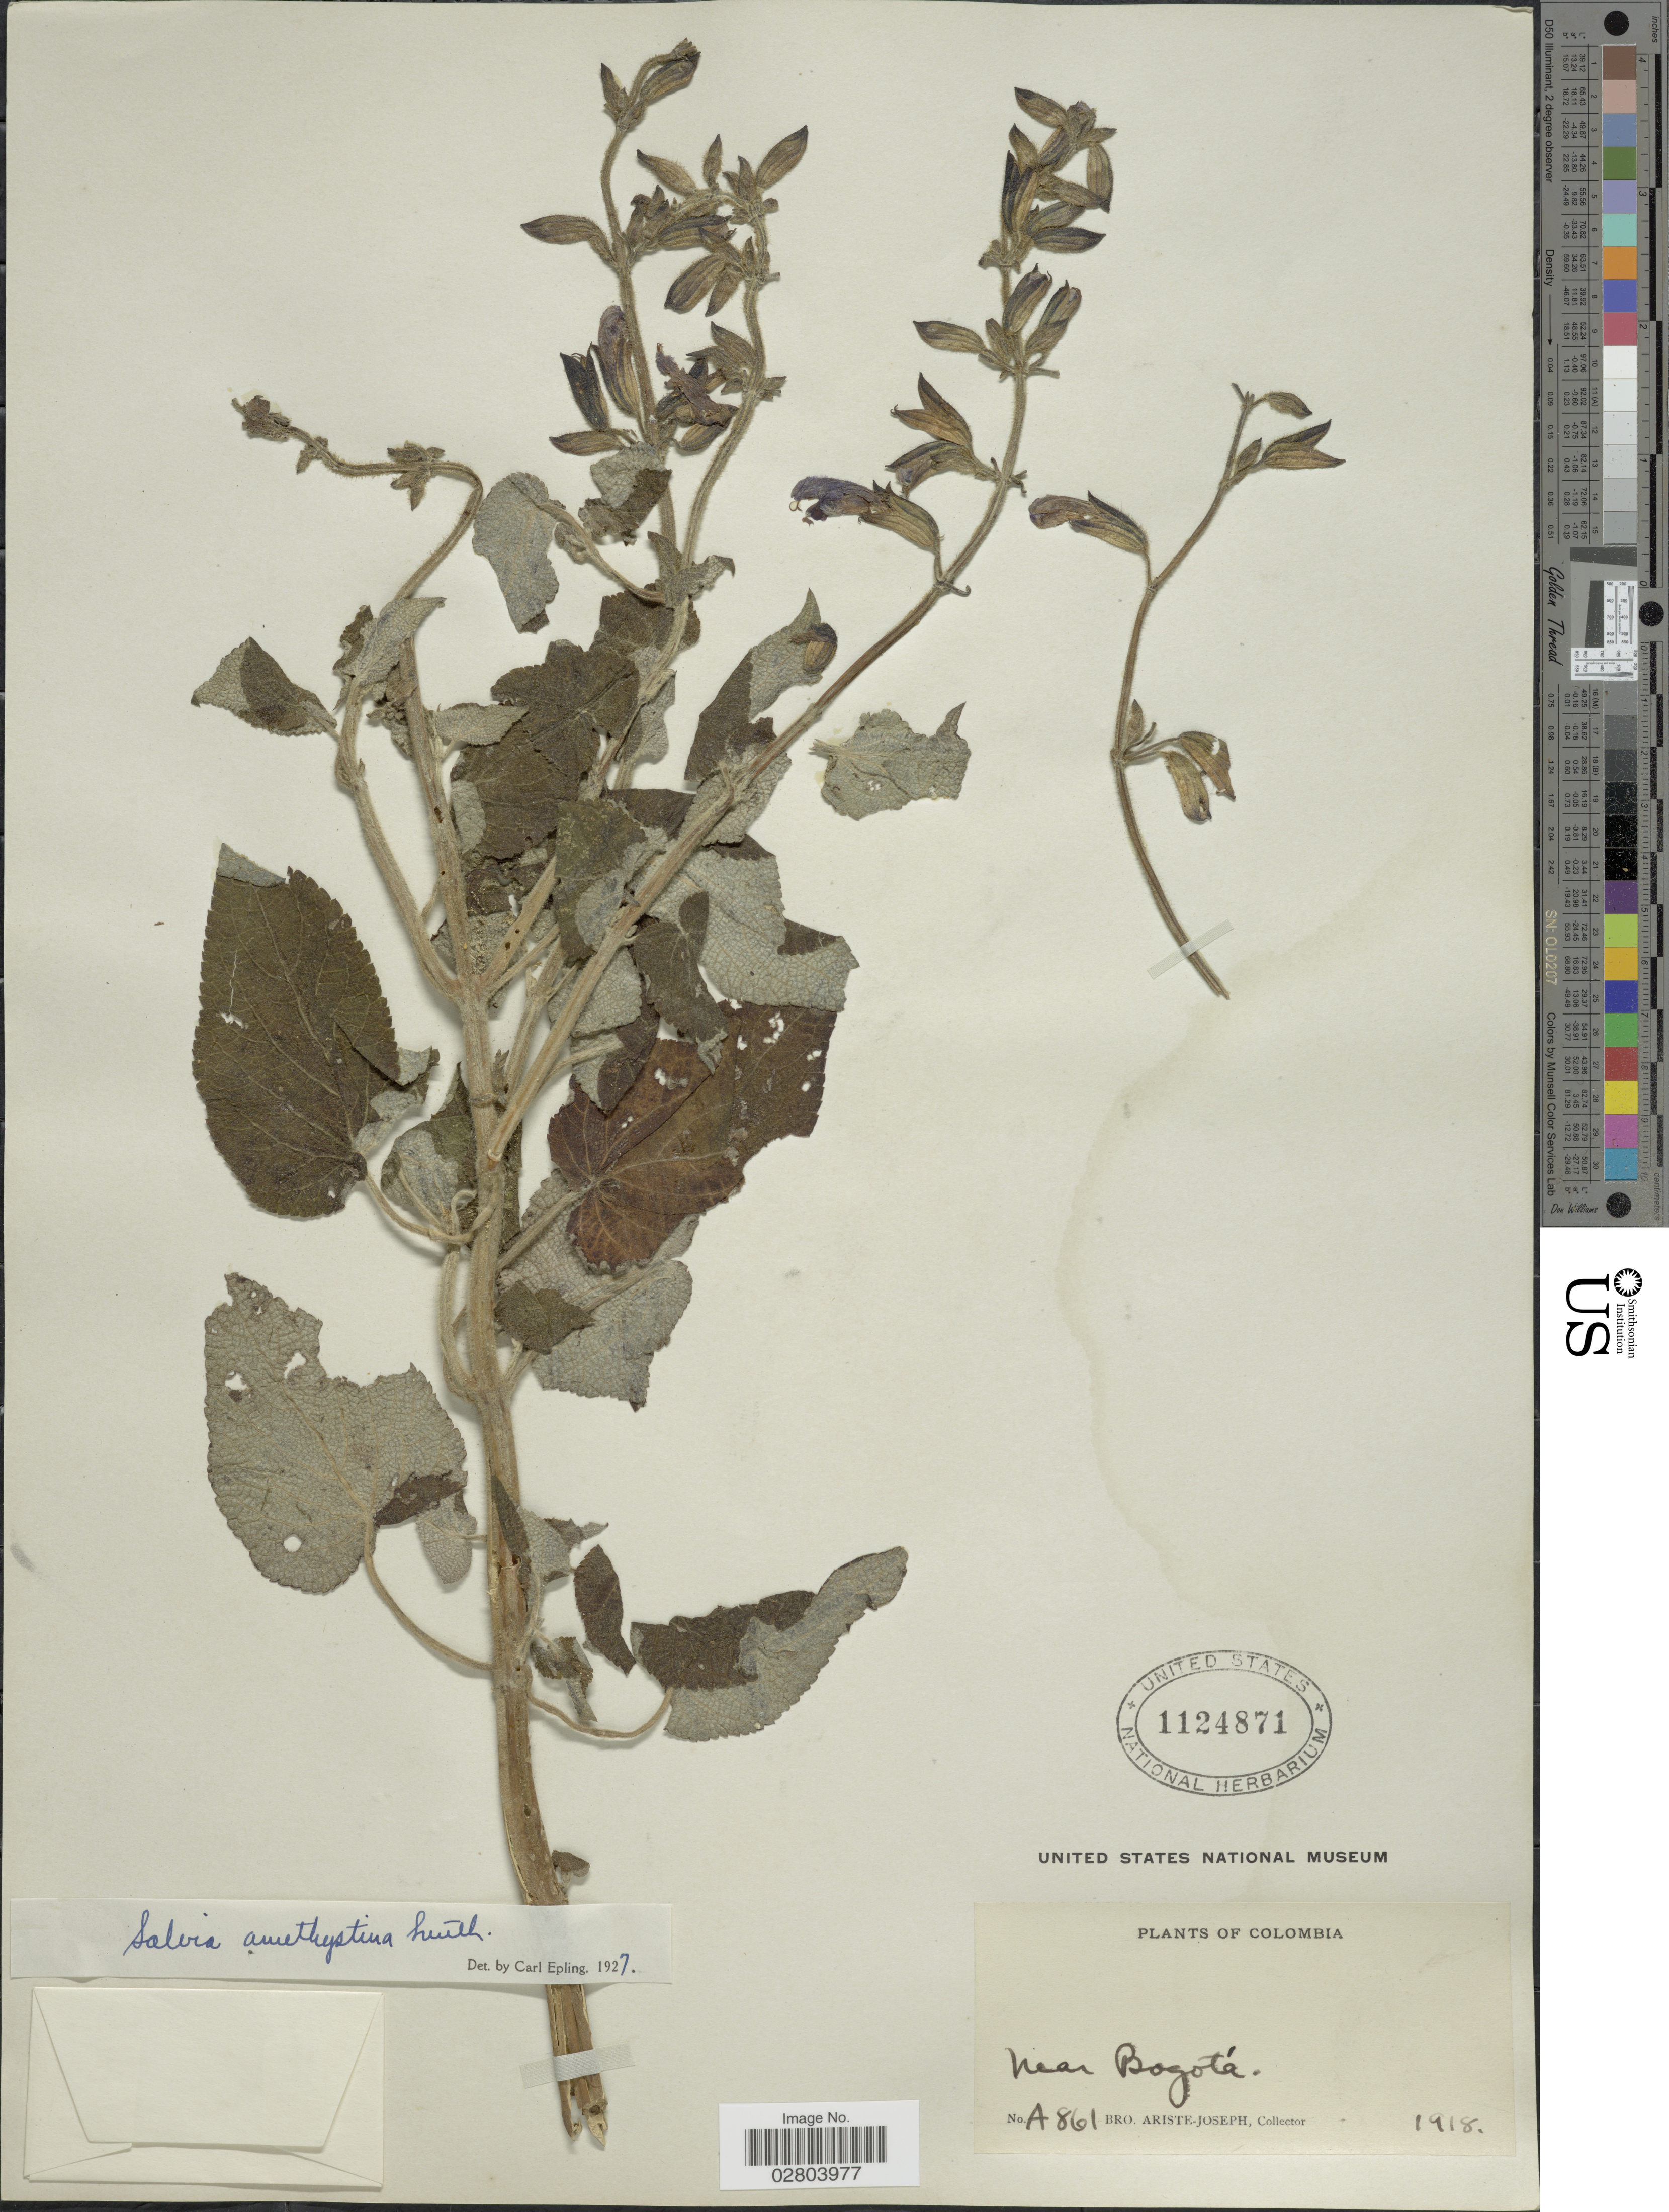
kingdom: Plantae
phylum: Tracheophyta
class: Magnoliopsida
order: Lamiales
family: Lamiaceae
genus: Salvia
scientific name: Salvia amethystina subsp. amethystina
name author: Sm.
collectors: Bro. Ariste-Joseph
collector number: A861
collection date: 1918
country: Colombia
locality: Near Bogotá.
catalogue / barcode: US 1124871